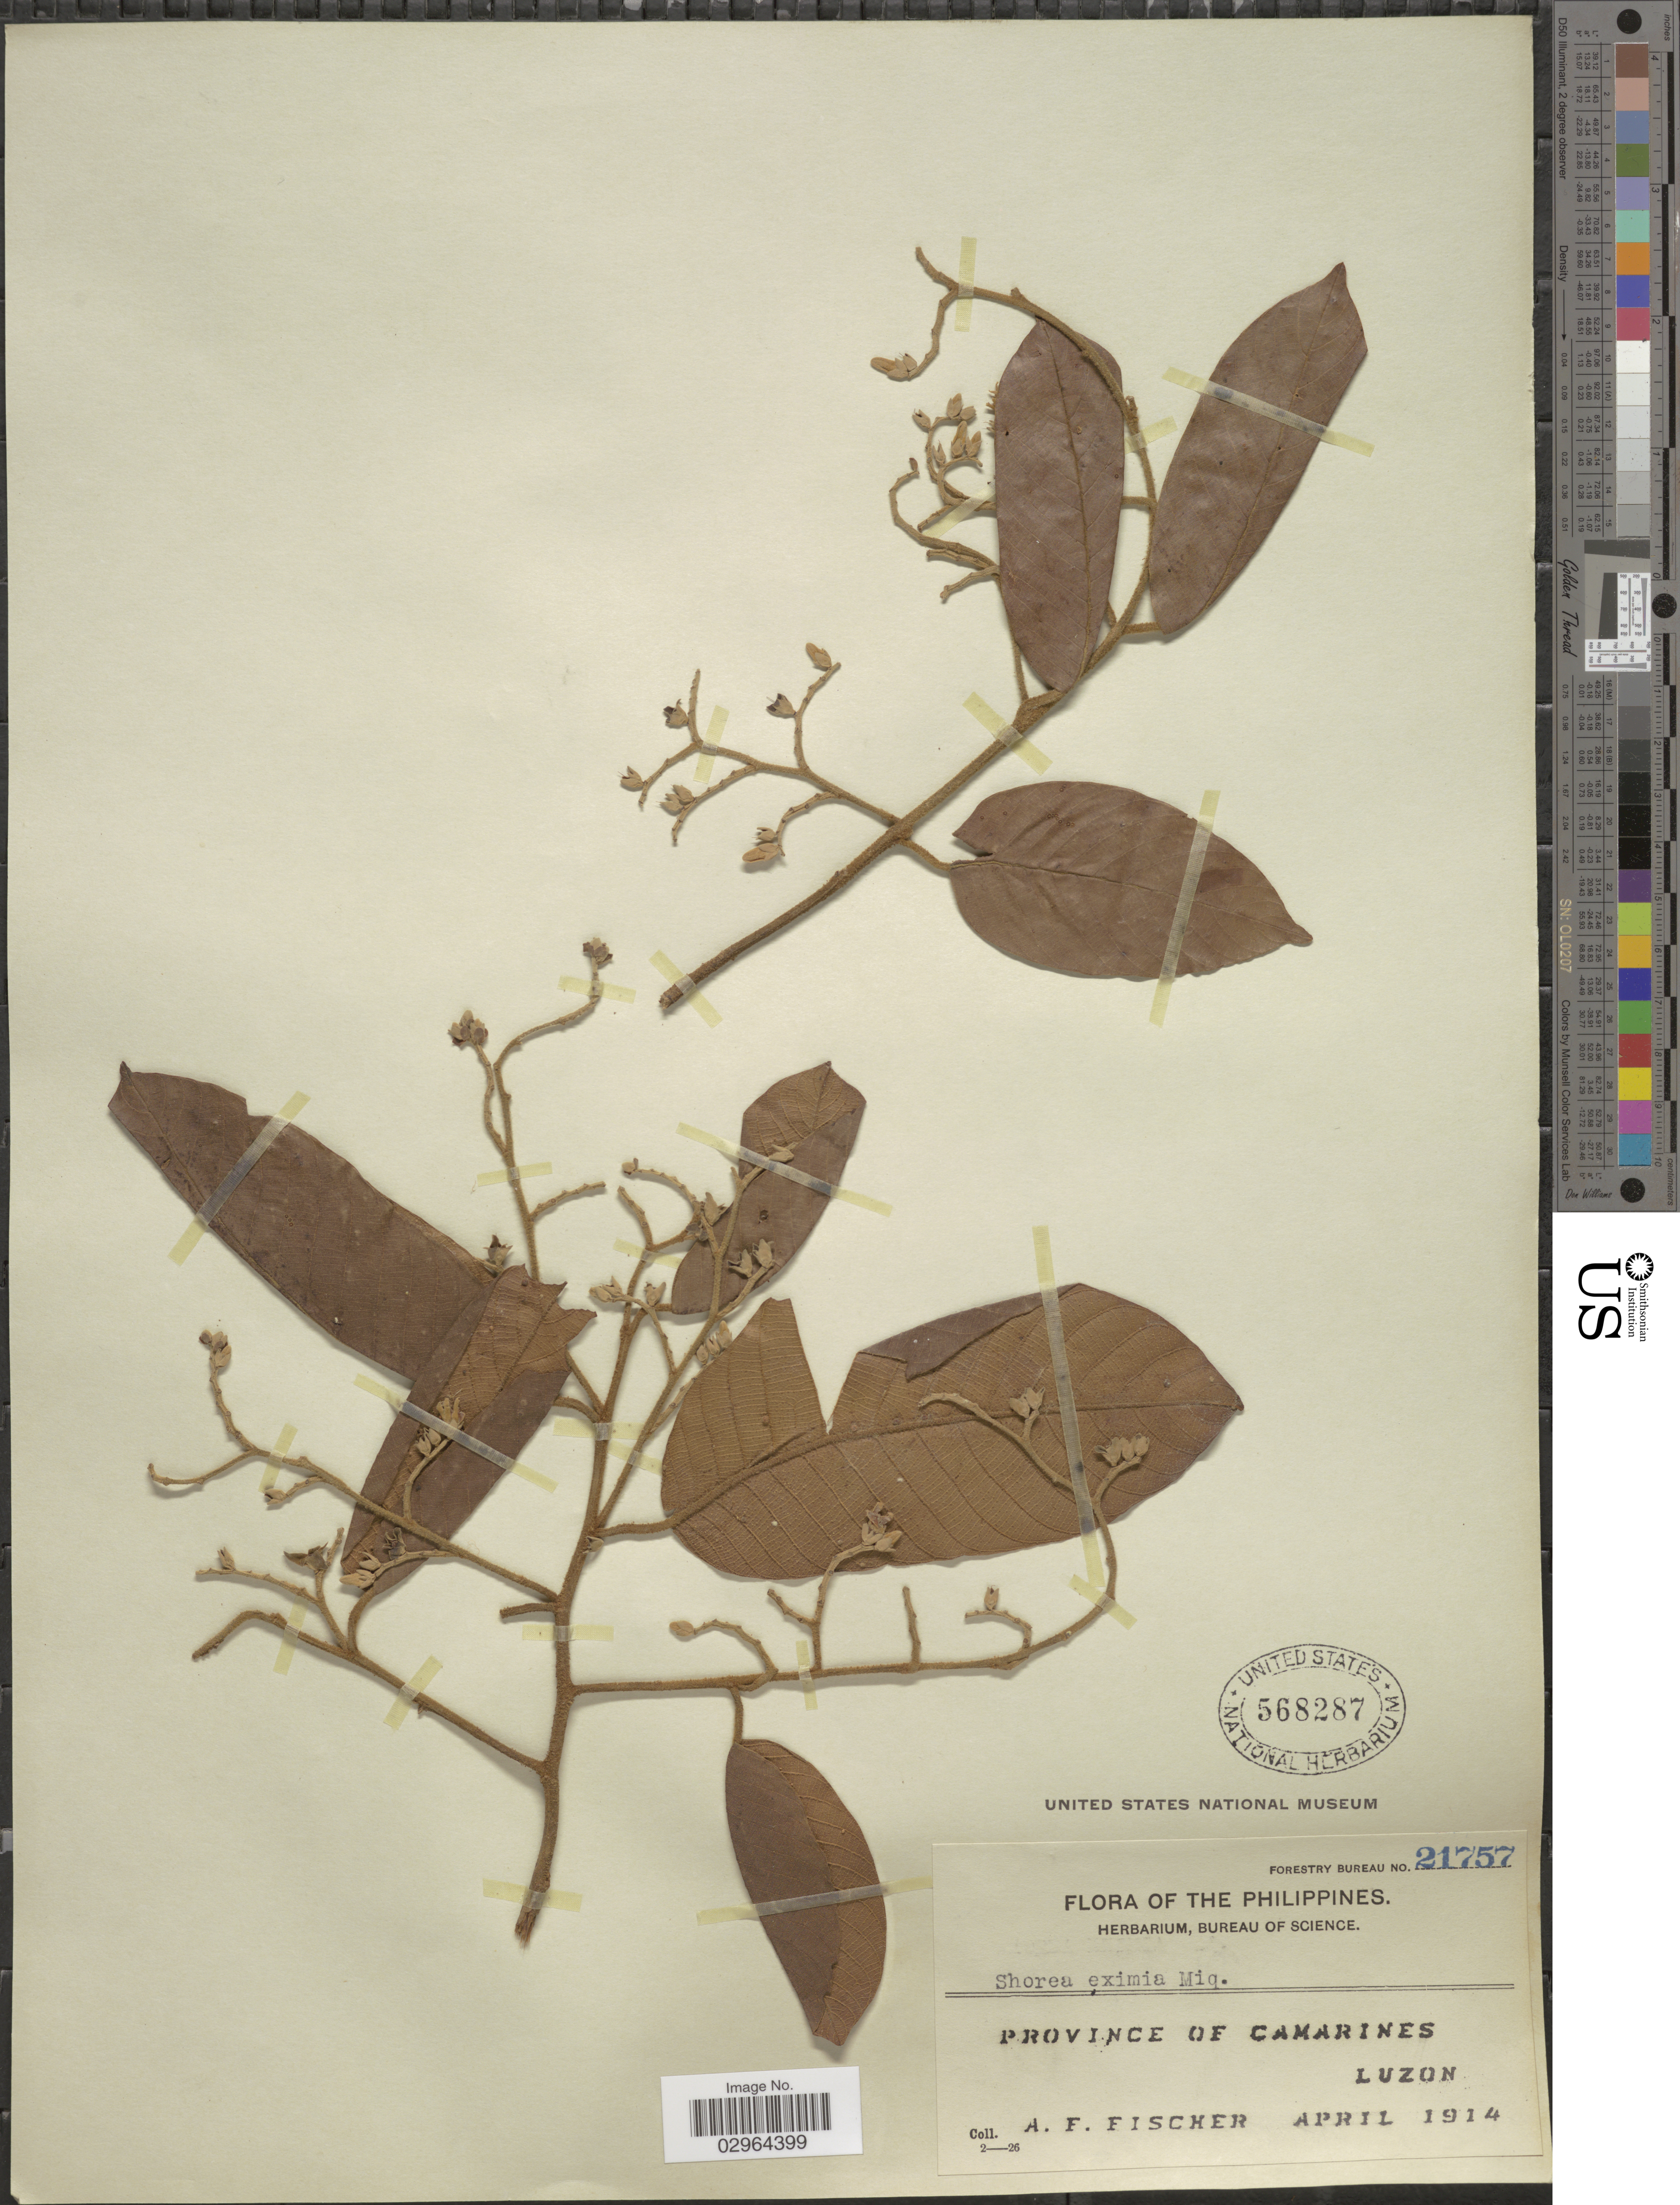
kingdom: Plantae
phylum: Tracheophyta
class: Magnoliopsida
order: Malvales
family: Dipterocarpaceae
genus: Rubroshorea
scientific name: Rubroshorea almon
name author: (Foxw.) P.S. Ashton & J. Heck.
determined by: Strong, Mark T., (BOT), Smithsonian Institution - National Museum of Natural History (UNITED STATES)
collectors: A. F. Fischer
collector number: Forestry Bureau 21757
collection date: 1914-04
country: Philippines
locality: Province of Camarines, Luzon.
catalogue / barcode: US 568287